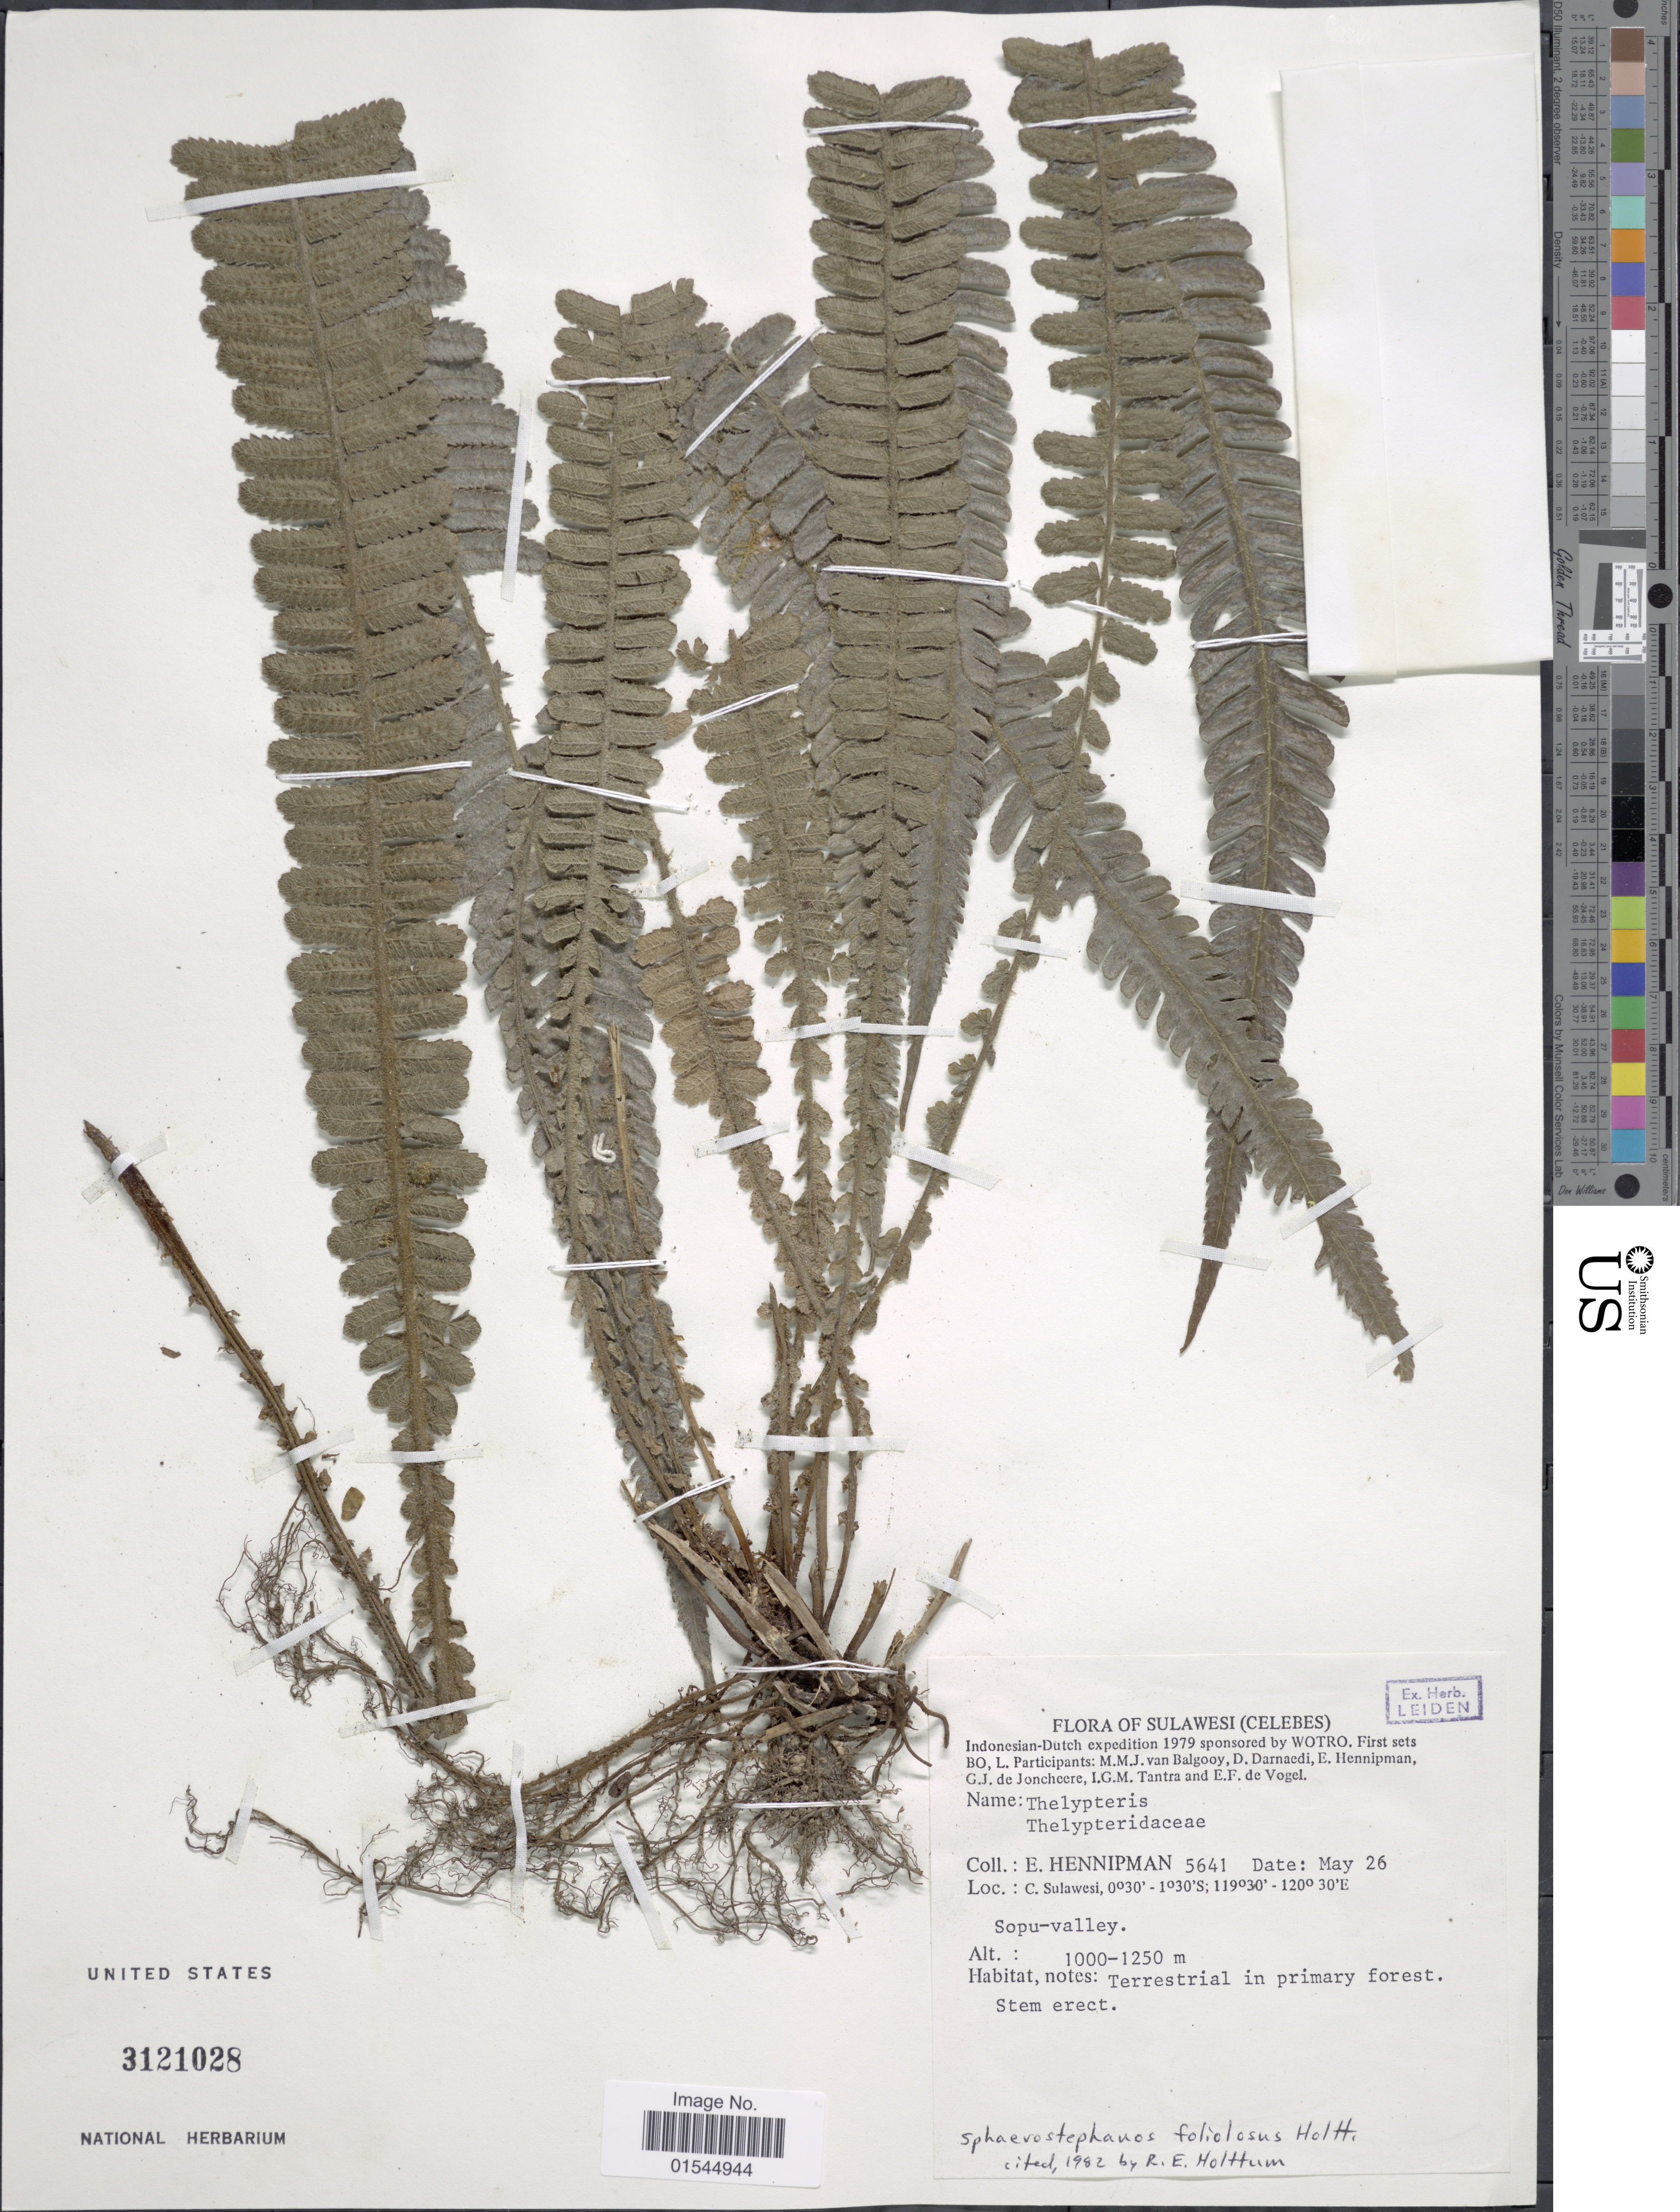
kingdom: Plantae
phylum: Tracheophyta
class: Polypodiopsida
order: Polypodiales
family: Thelypteridaceae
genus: Sphaerostephanos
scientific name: Sphaerostephanos foliolosus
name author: Holttum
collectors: E. Hennipman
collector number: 5641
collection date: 1979-05-26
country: Indonesia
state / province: Sulawesi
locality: Sulawesi (Celebes), C. Sulawesi, Sopu-valley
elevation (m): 1000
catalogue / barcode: US 3121028